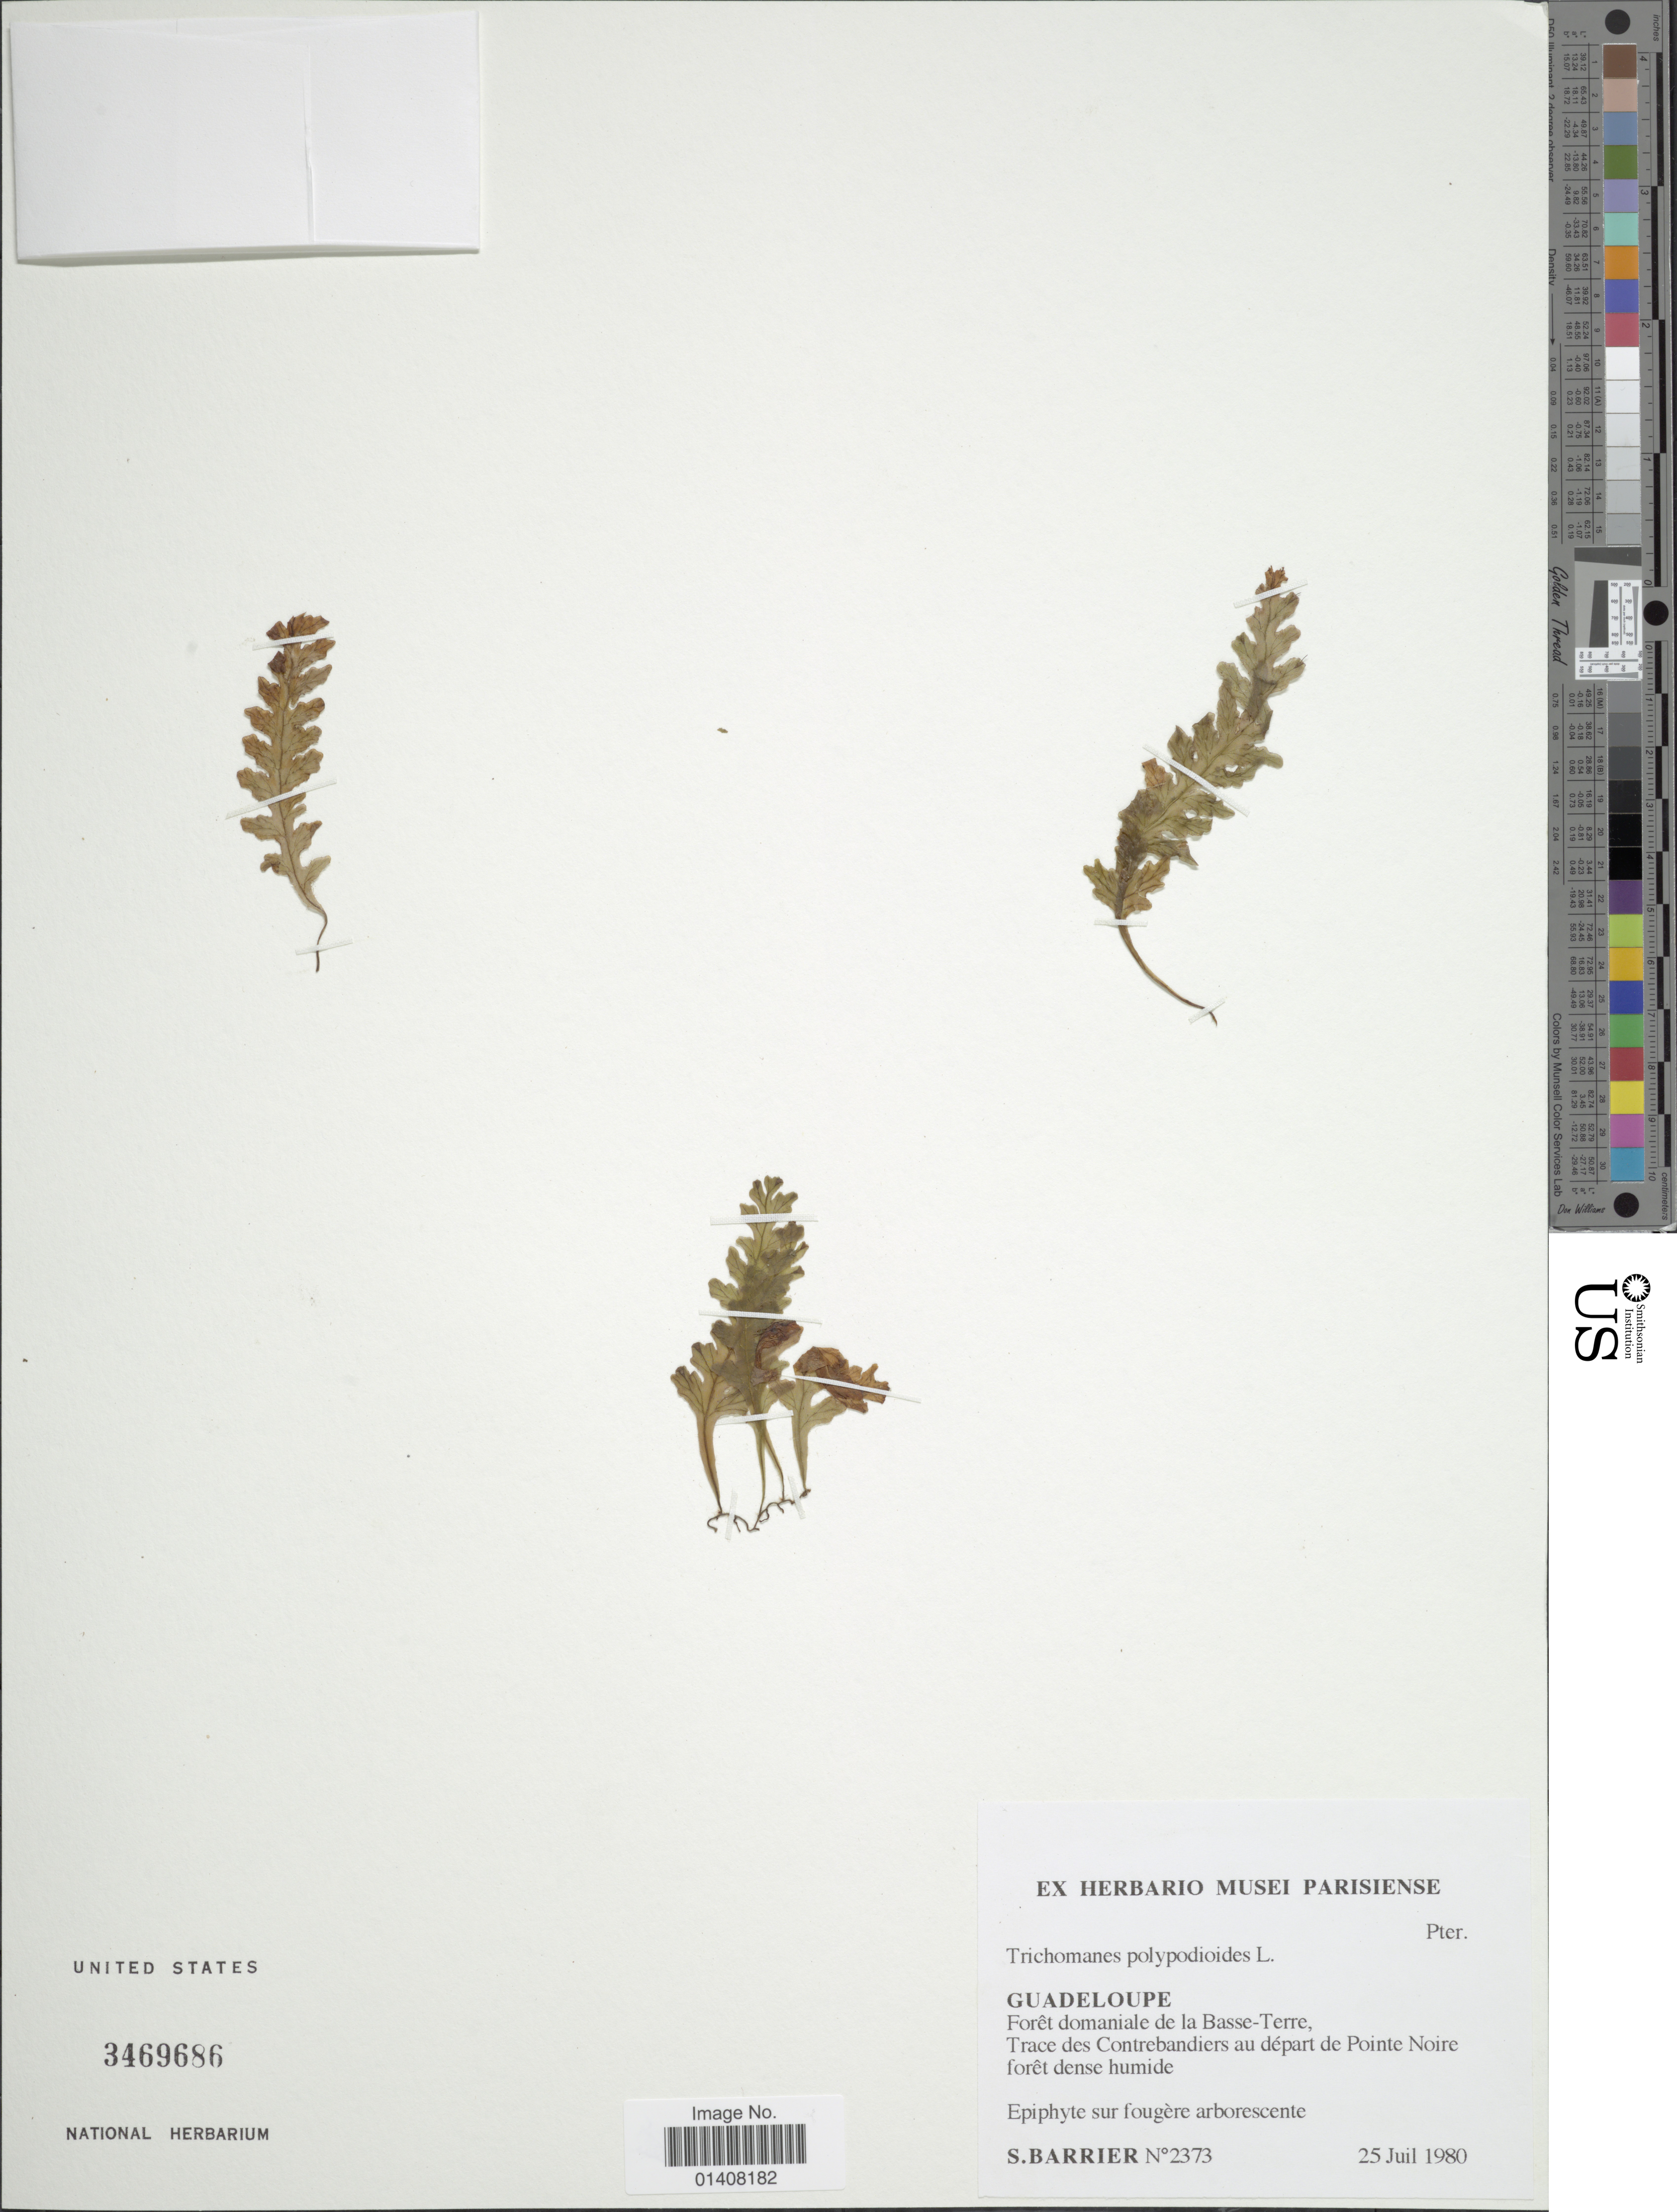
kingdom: Plantae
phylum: Tracheophyta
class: Polypodiopsida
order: Hymenophyllales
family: Hymenophyllaceae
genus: Trichomanes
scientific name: Trichomanes polypodioides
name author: L.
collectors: S. Barrier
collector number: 2373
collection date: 1980-07-25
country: Guadeloupe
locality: Foret domaniale de la Basse-Terre, Trace des Contrebandiers au départ de Pointe Noire foret denes humide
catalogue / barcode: US 3469686